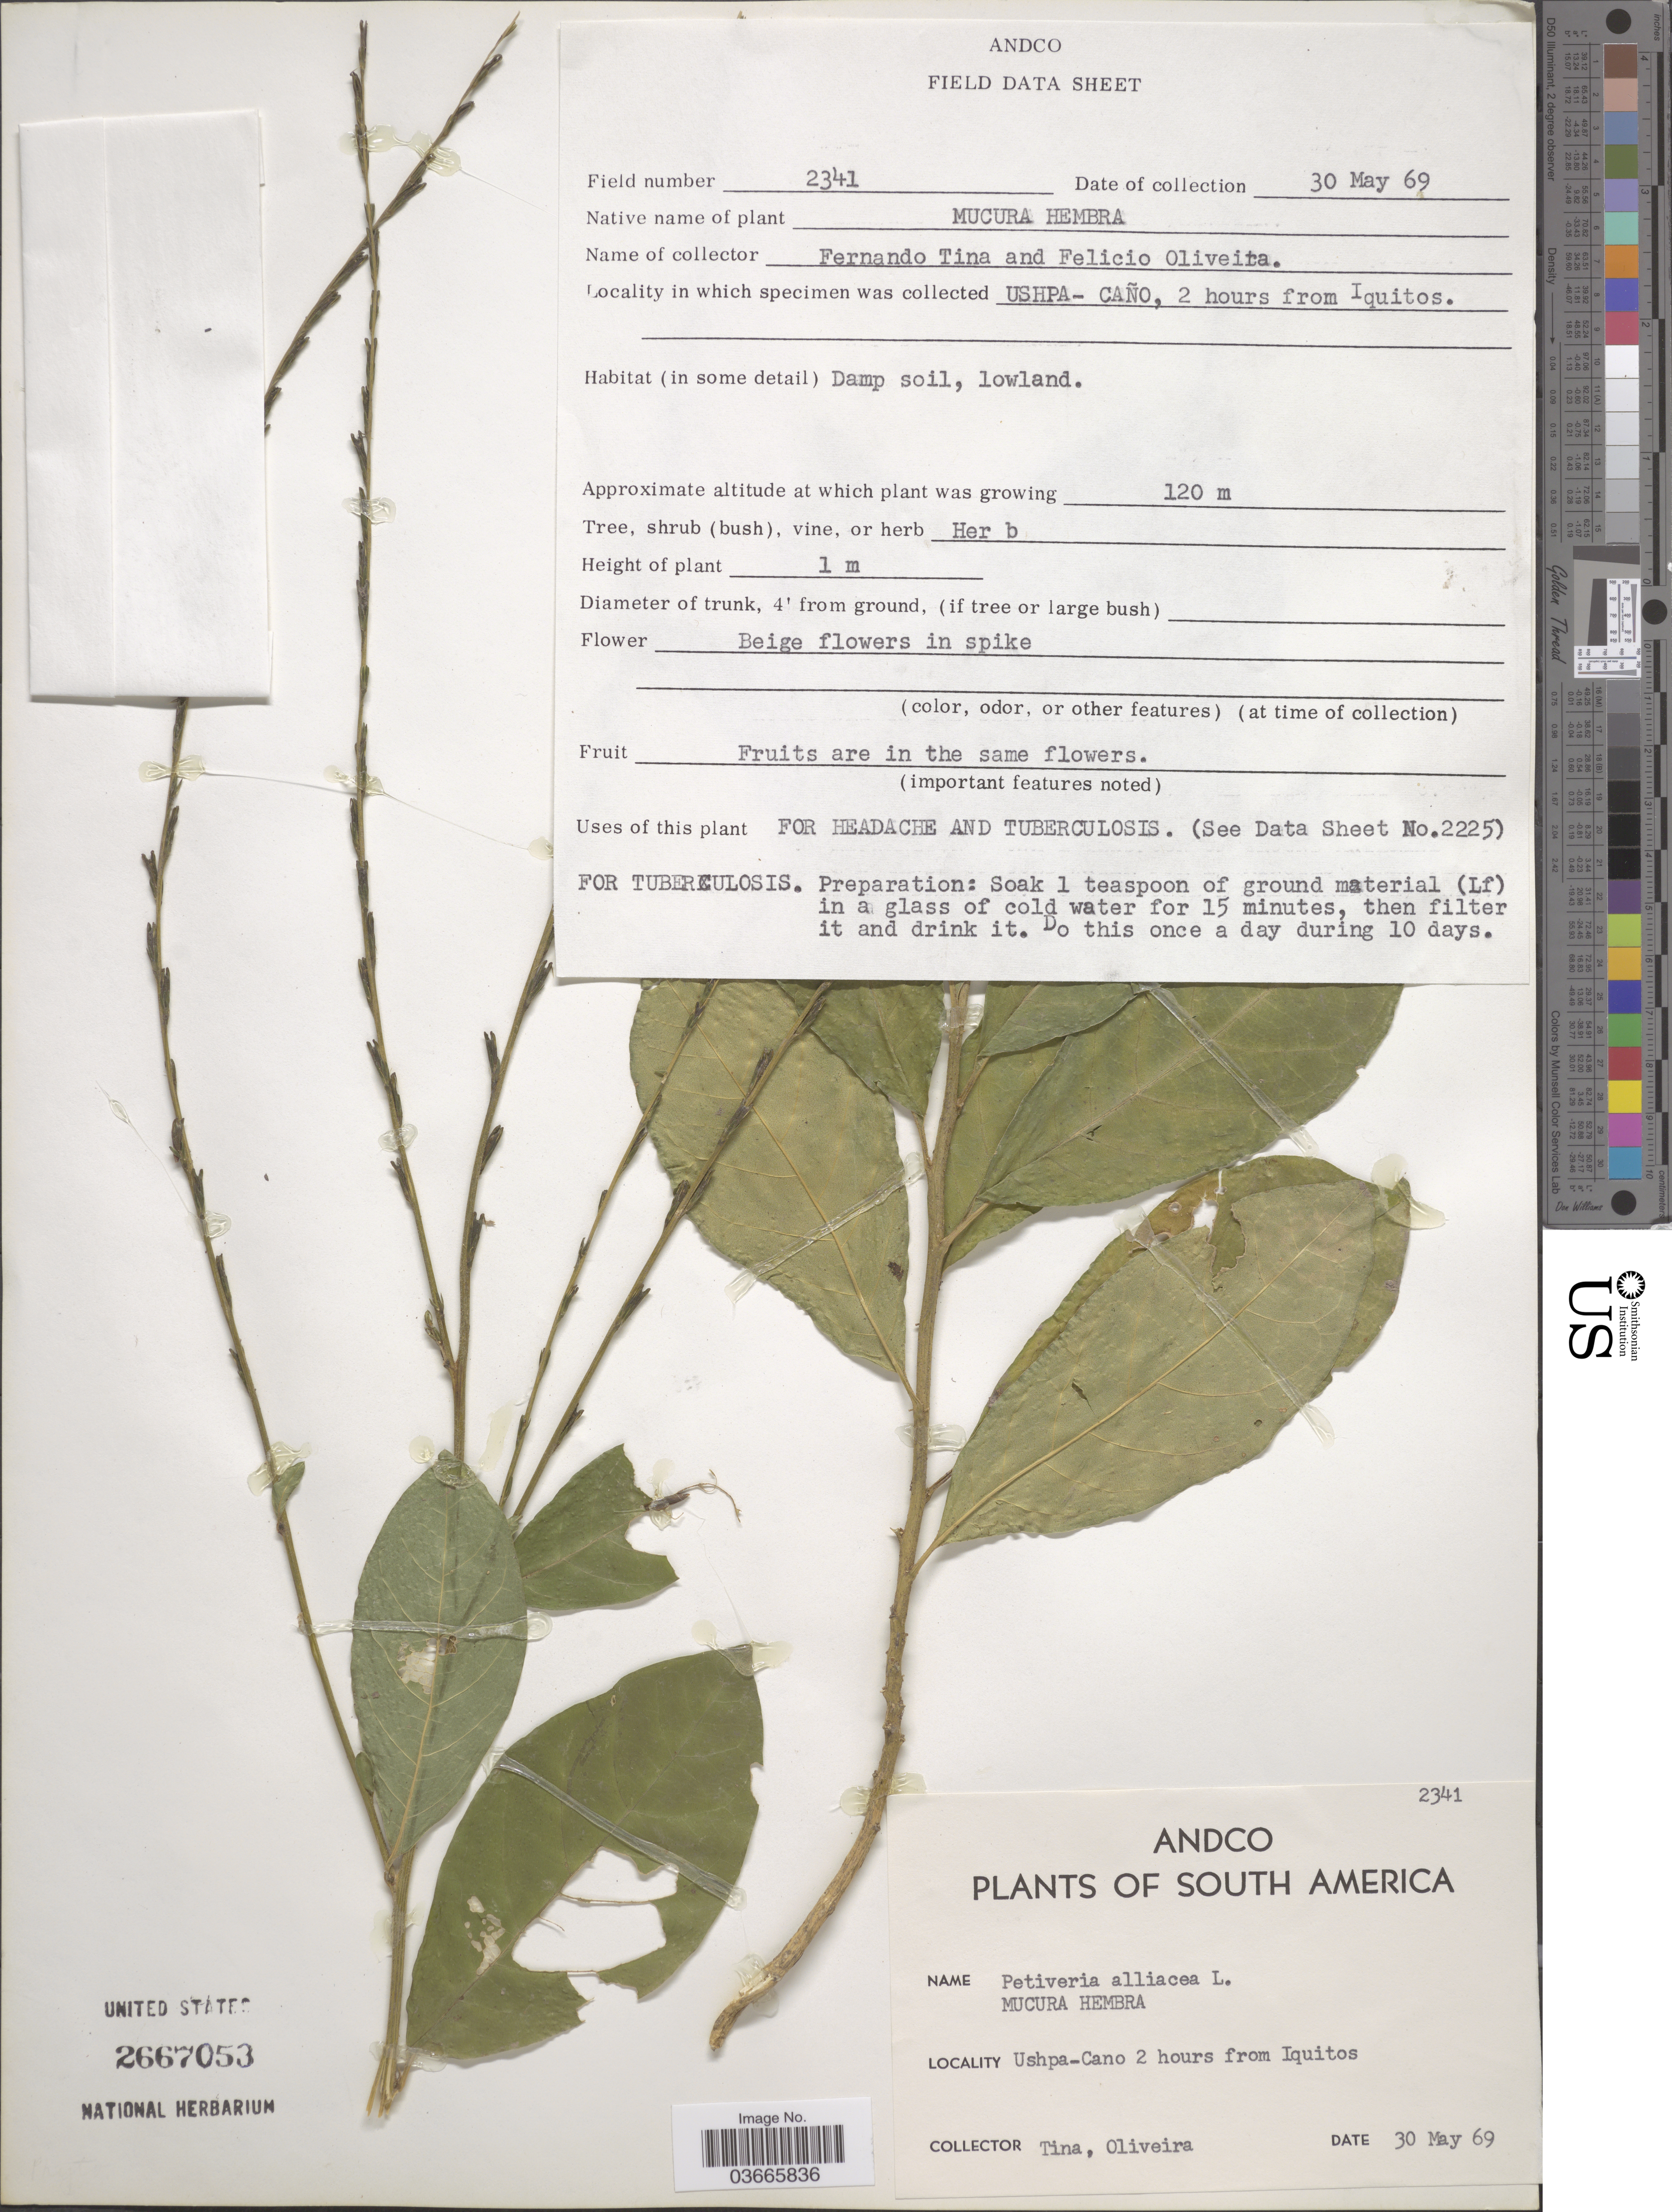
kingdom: Plantae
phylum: Tracheophyta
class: Magnoliopsida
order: Caryophyllales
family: Phytolaccaceae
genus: Petiveria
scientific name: Petiveria alliacea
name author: L.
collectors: -. Tina & -. Oliveira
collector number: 2341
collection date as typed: Transcribed d/m/y: 30/5/69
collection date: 1969-05-30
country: Peru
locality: Ushpa-Cano 2 hours from Iquitos.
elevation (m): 120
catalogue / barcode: US 2667053